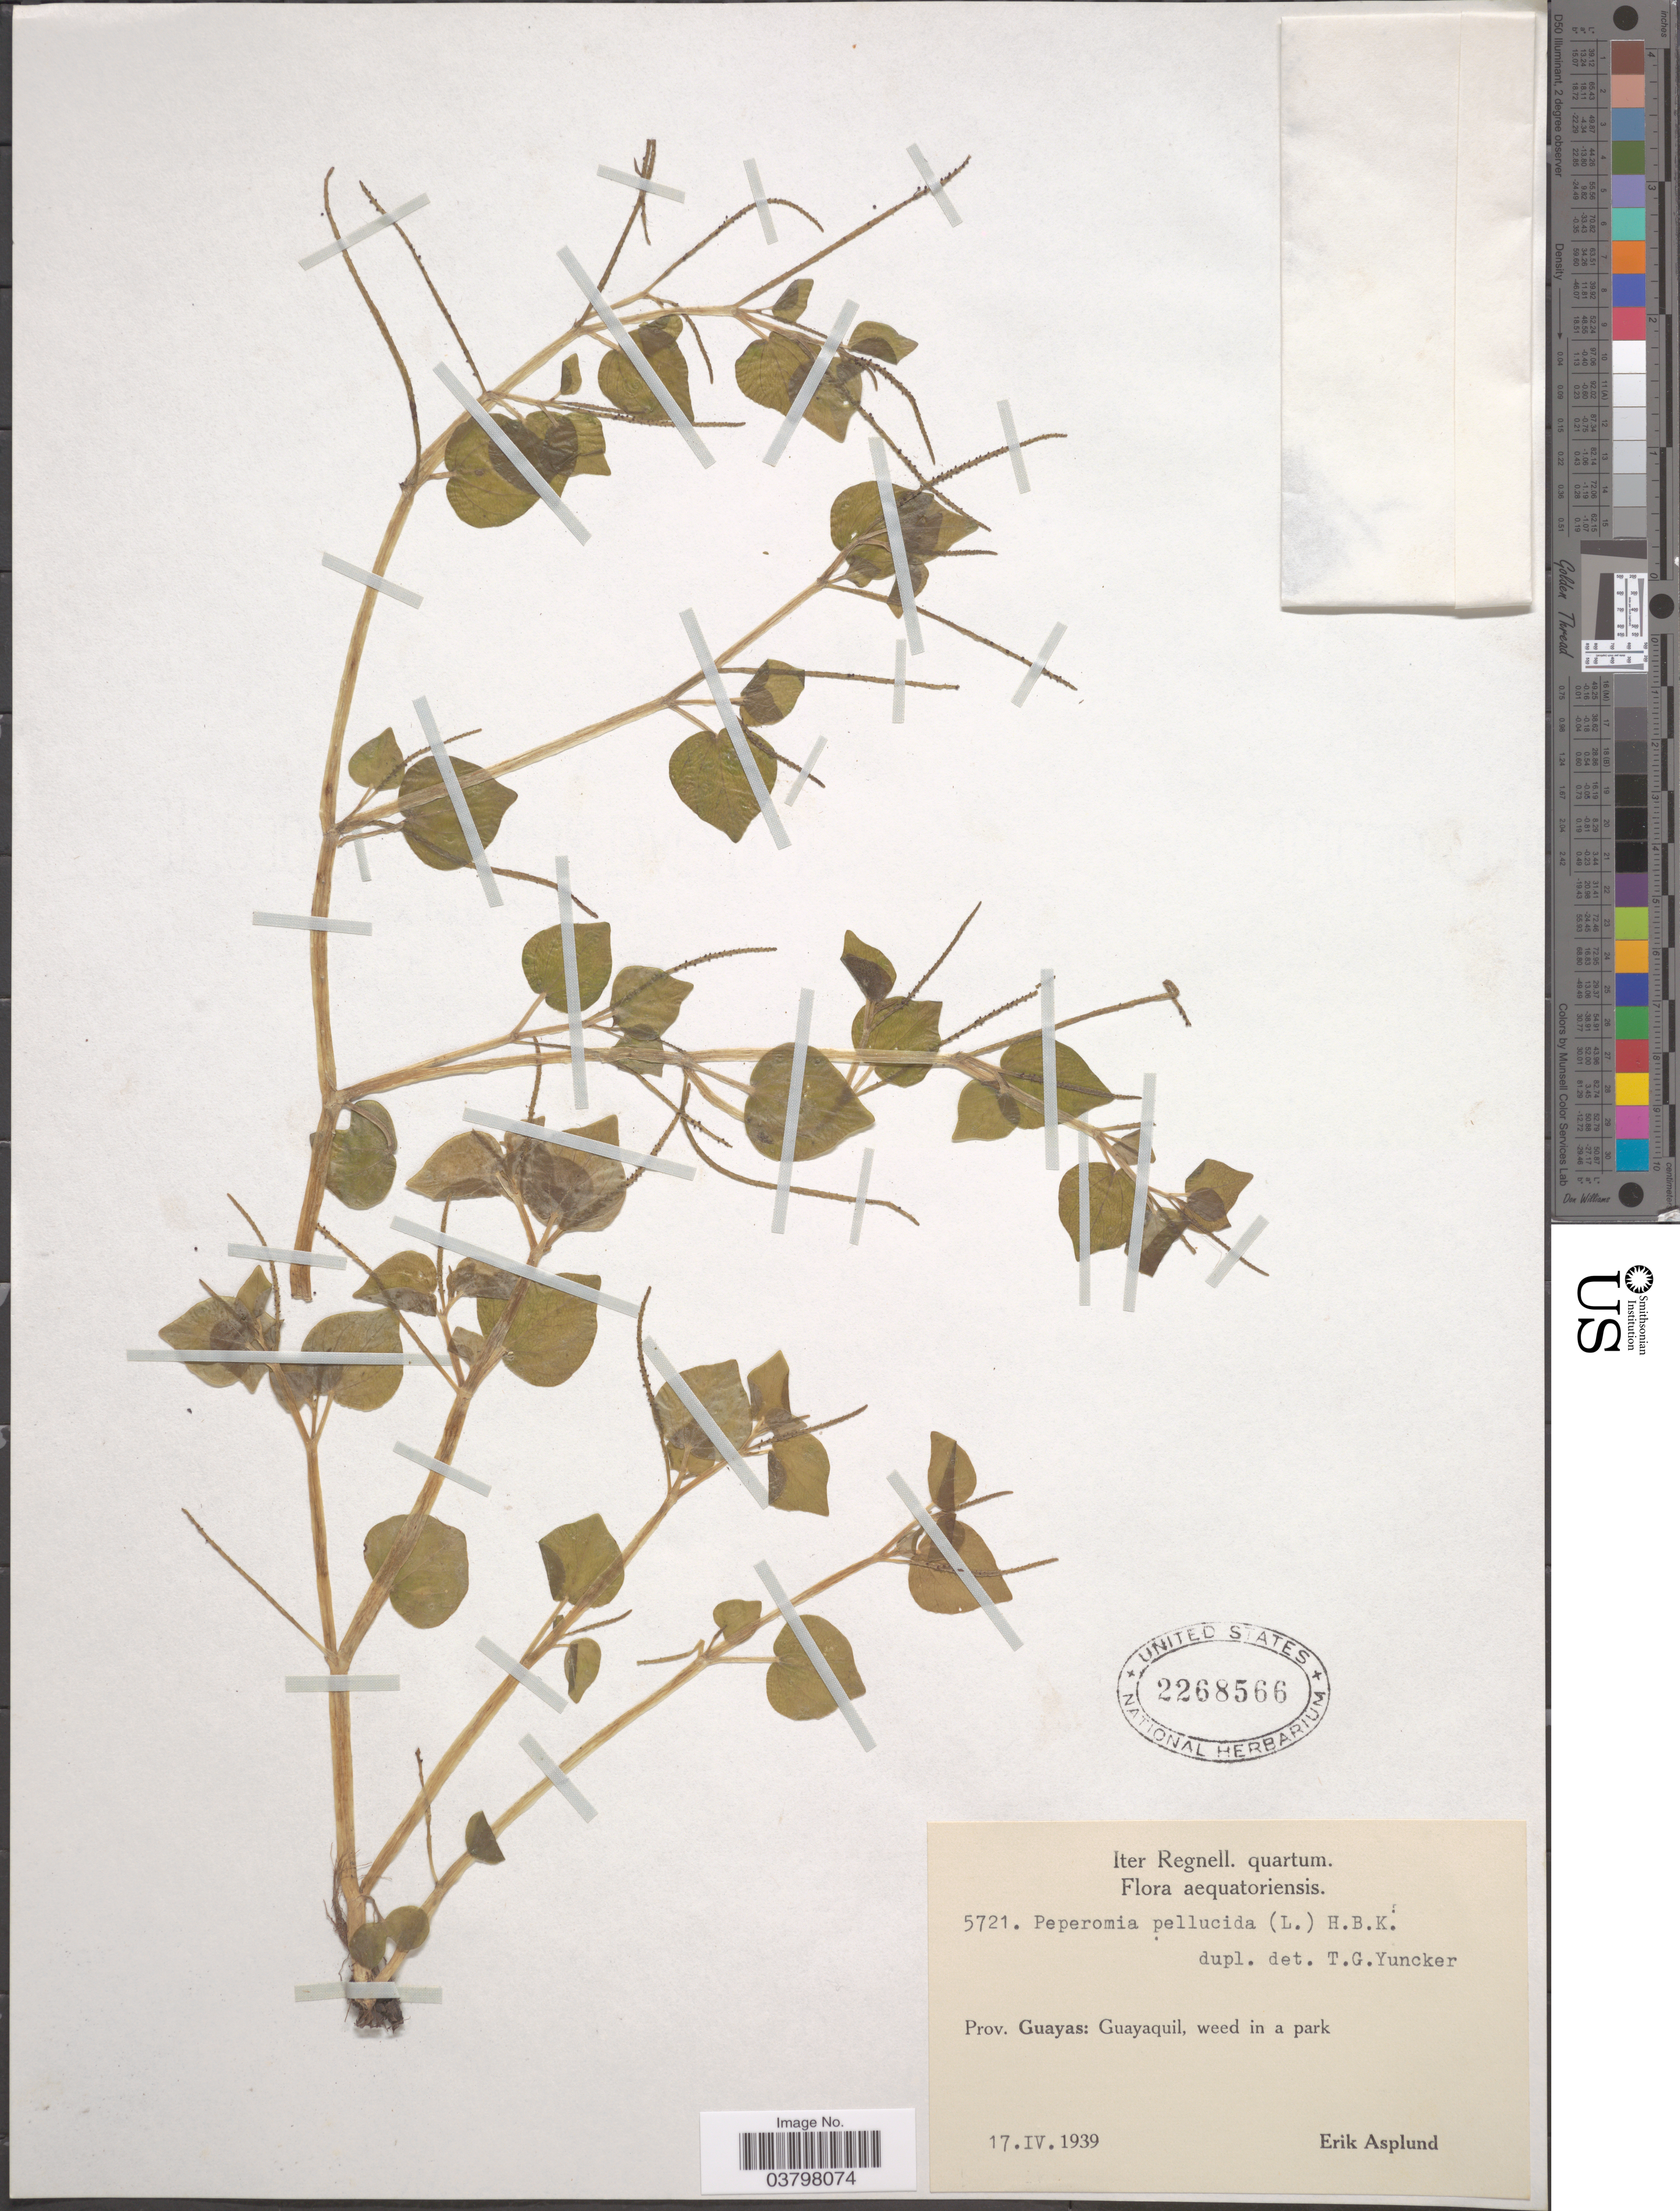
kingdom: Plantae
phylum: Tracheophyta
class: Magnoliopsida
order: Piperales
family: Piperaceae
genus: Peperomia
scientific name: Peperomia pellucida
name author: (L.) Kunth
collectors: E. Asplund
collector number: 5721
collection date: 1939-04-17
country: Ecuador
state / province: Guayas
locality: Guayaquil.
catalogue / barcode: US 2268566